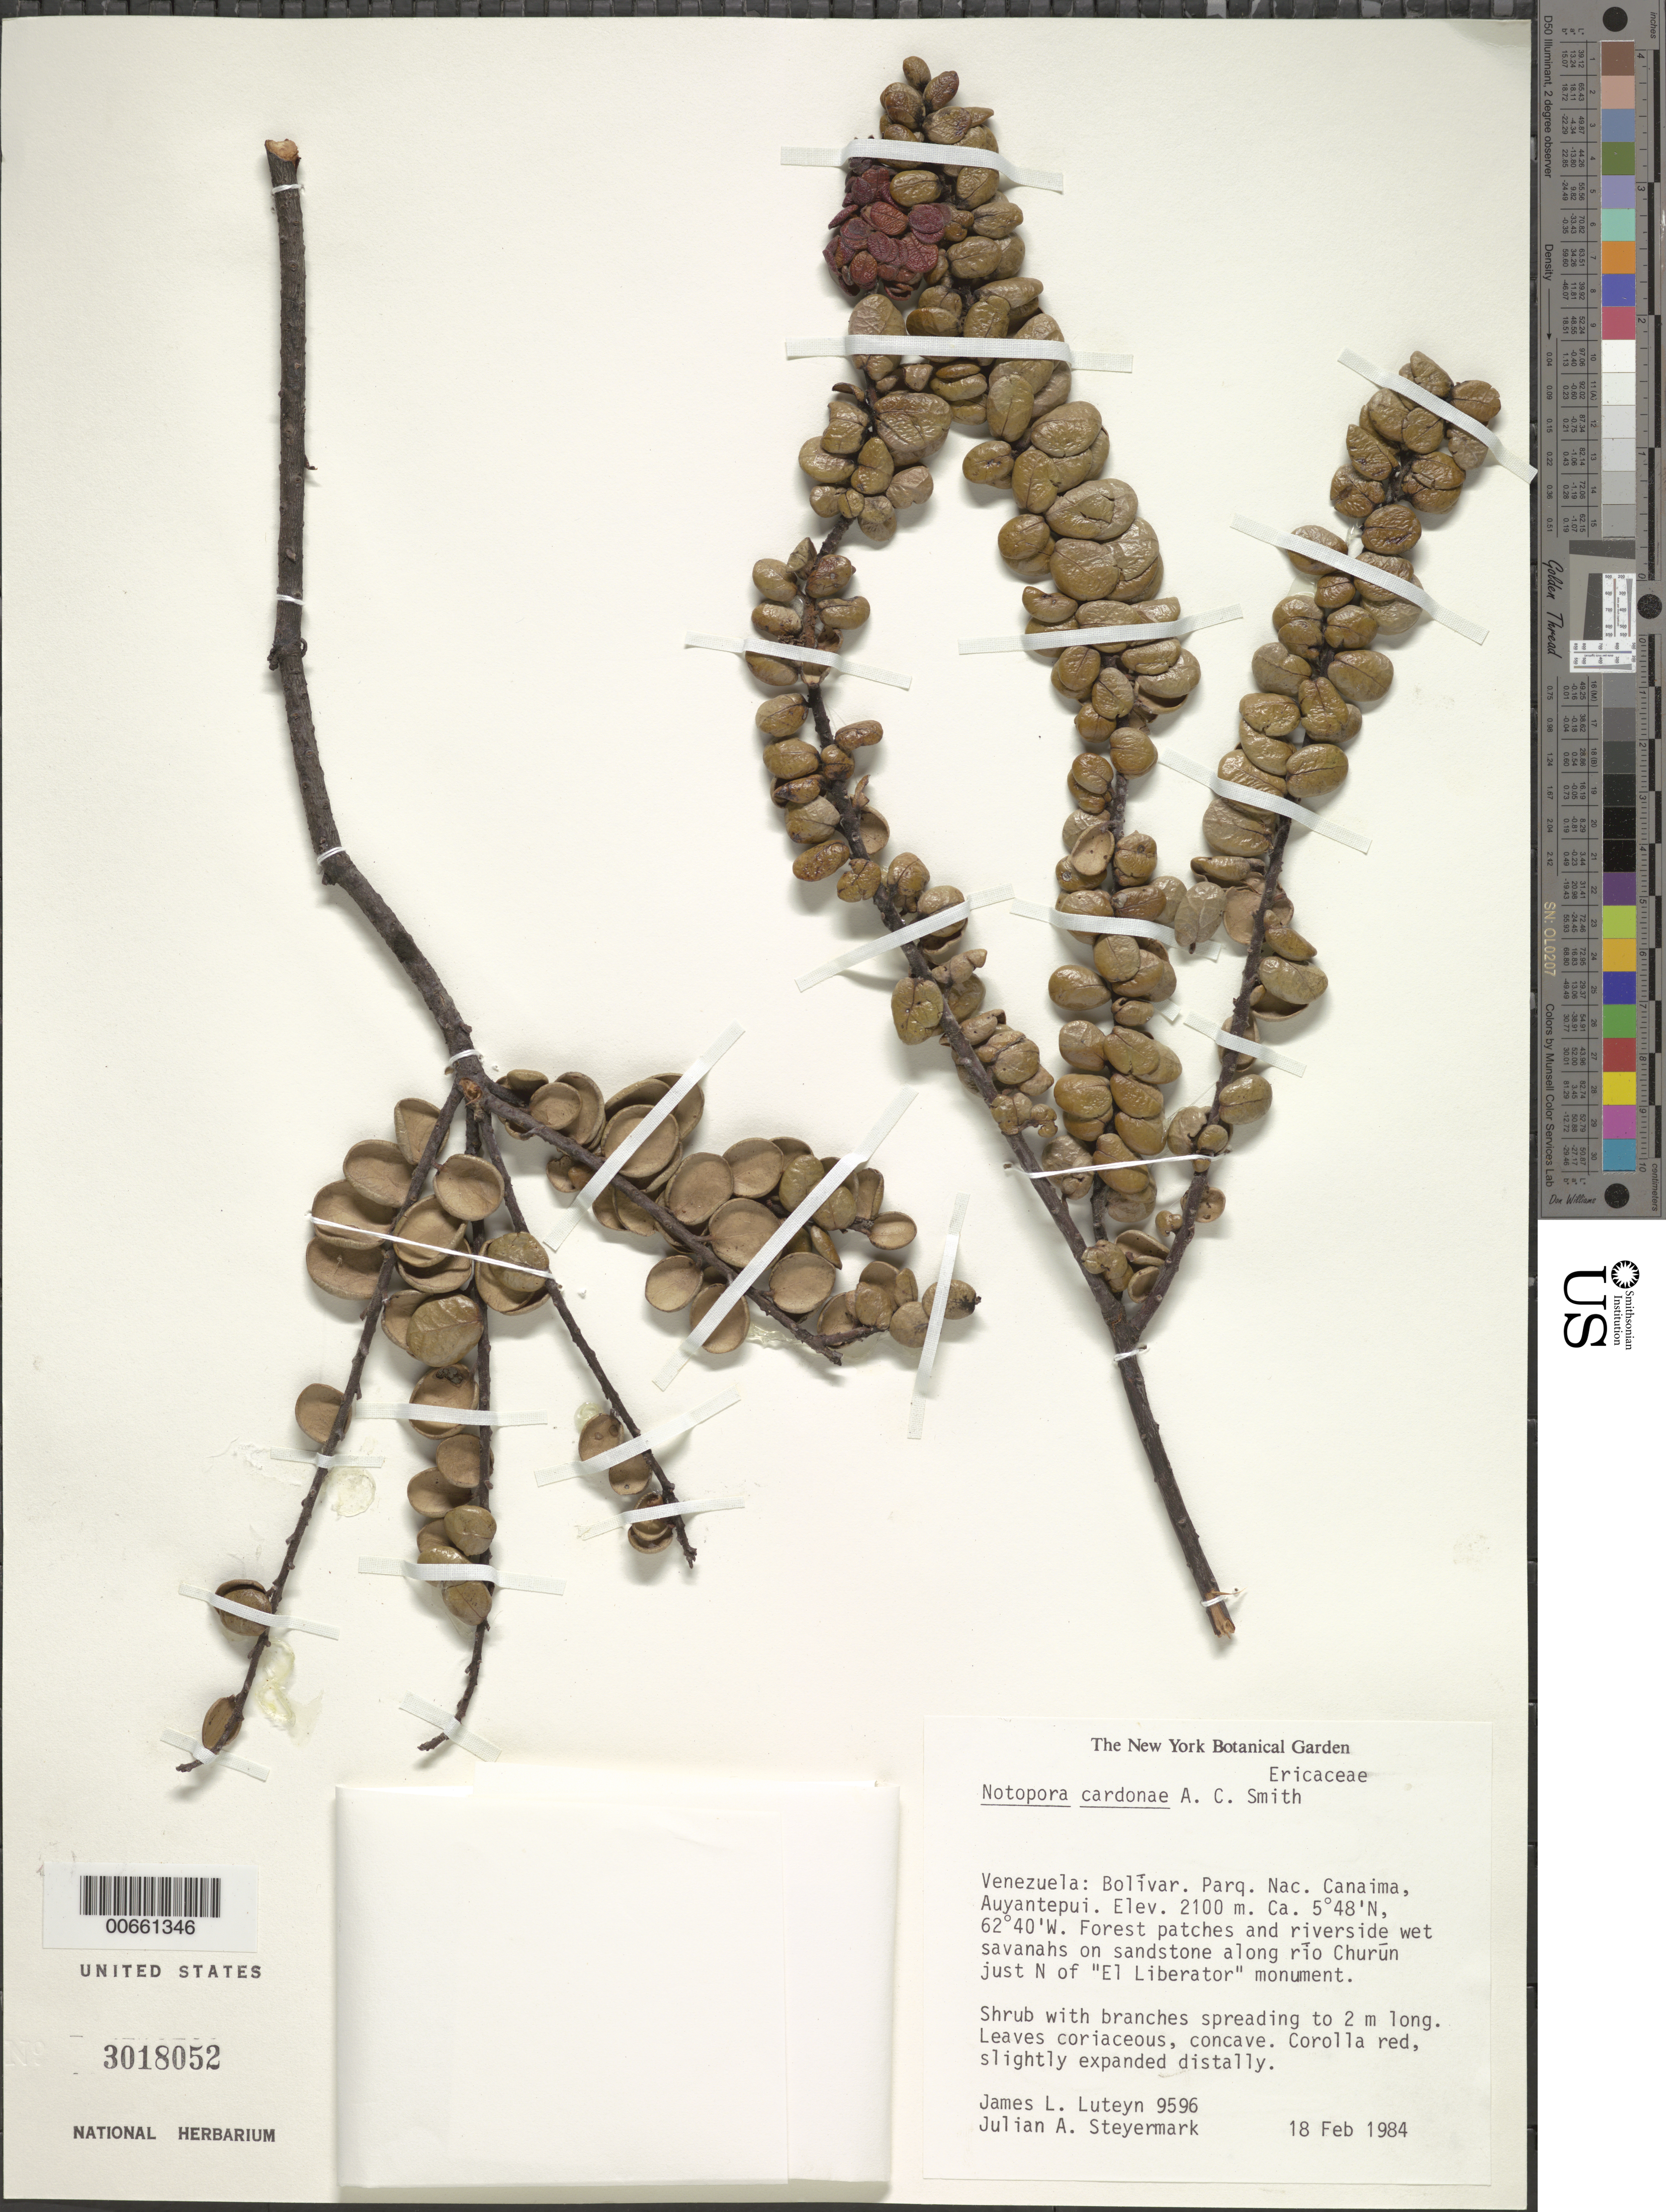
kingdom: Plantae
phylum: Tracheophyta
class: Magnoliopsida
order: Ericales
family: Ericaceae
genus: Notopora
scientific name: Notopora cardonae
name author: A.C. Sm.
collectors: J. L. Luteyn, J. Steyermark & O. Huber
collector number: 9596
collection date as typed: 18-Feb-84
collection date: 1984-02-18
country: Venezuela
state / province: Bolívar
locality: Parq. Nac. Canaima, Auyantepuí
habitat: Forest patches & riverside wet savannas on sandstone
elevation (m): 2100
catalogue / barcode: US 3018052